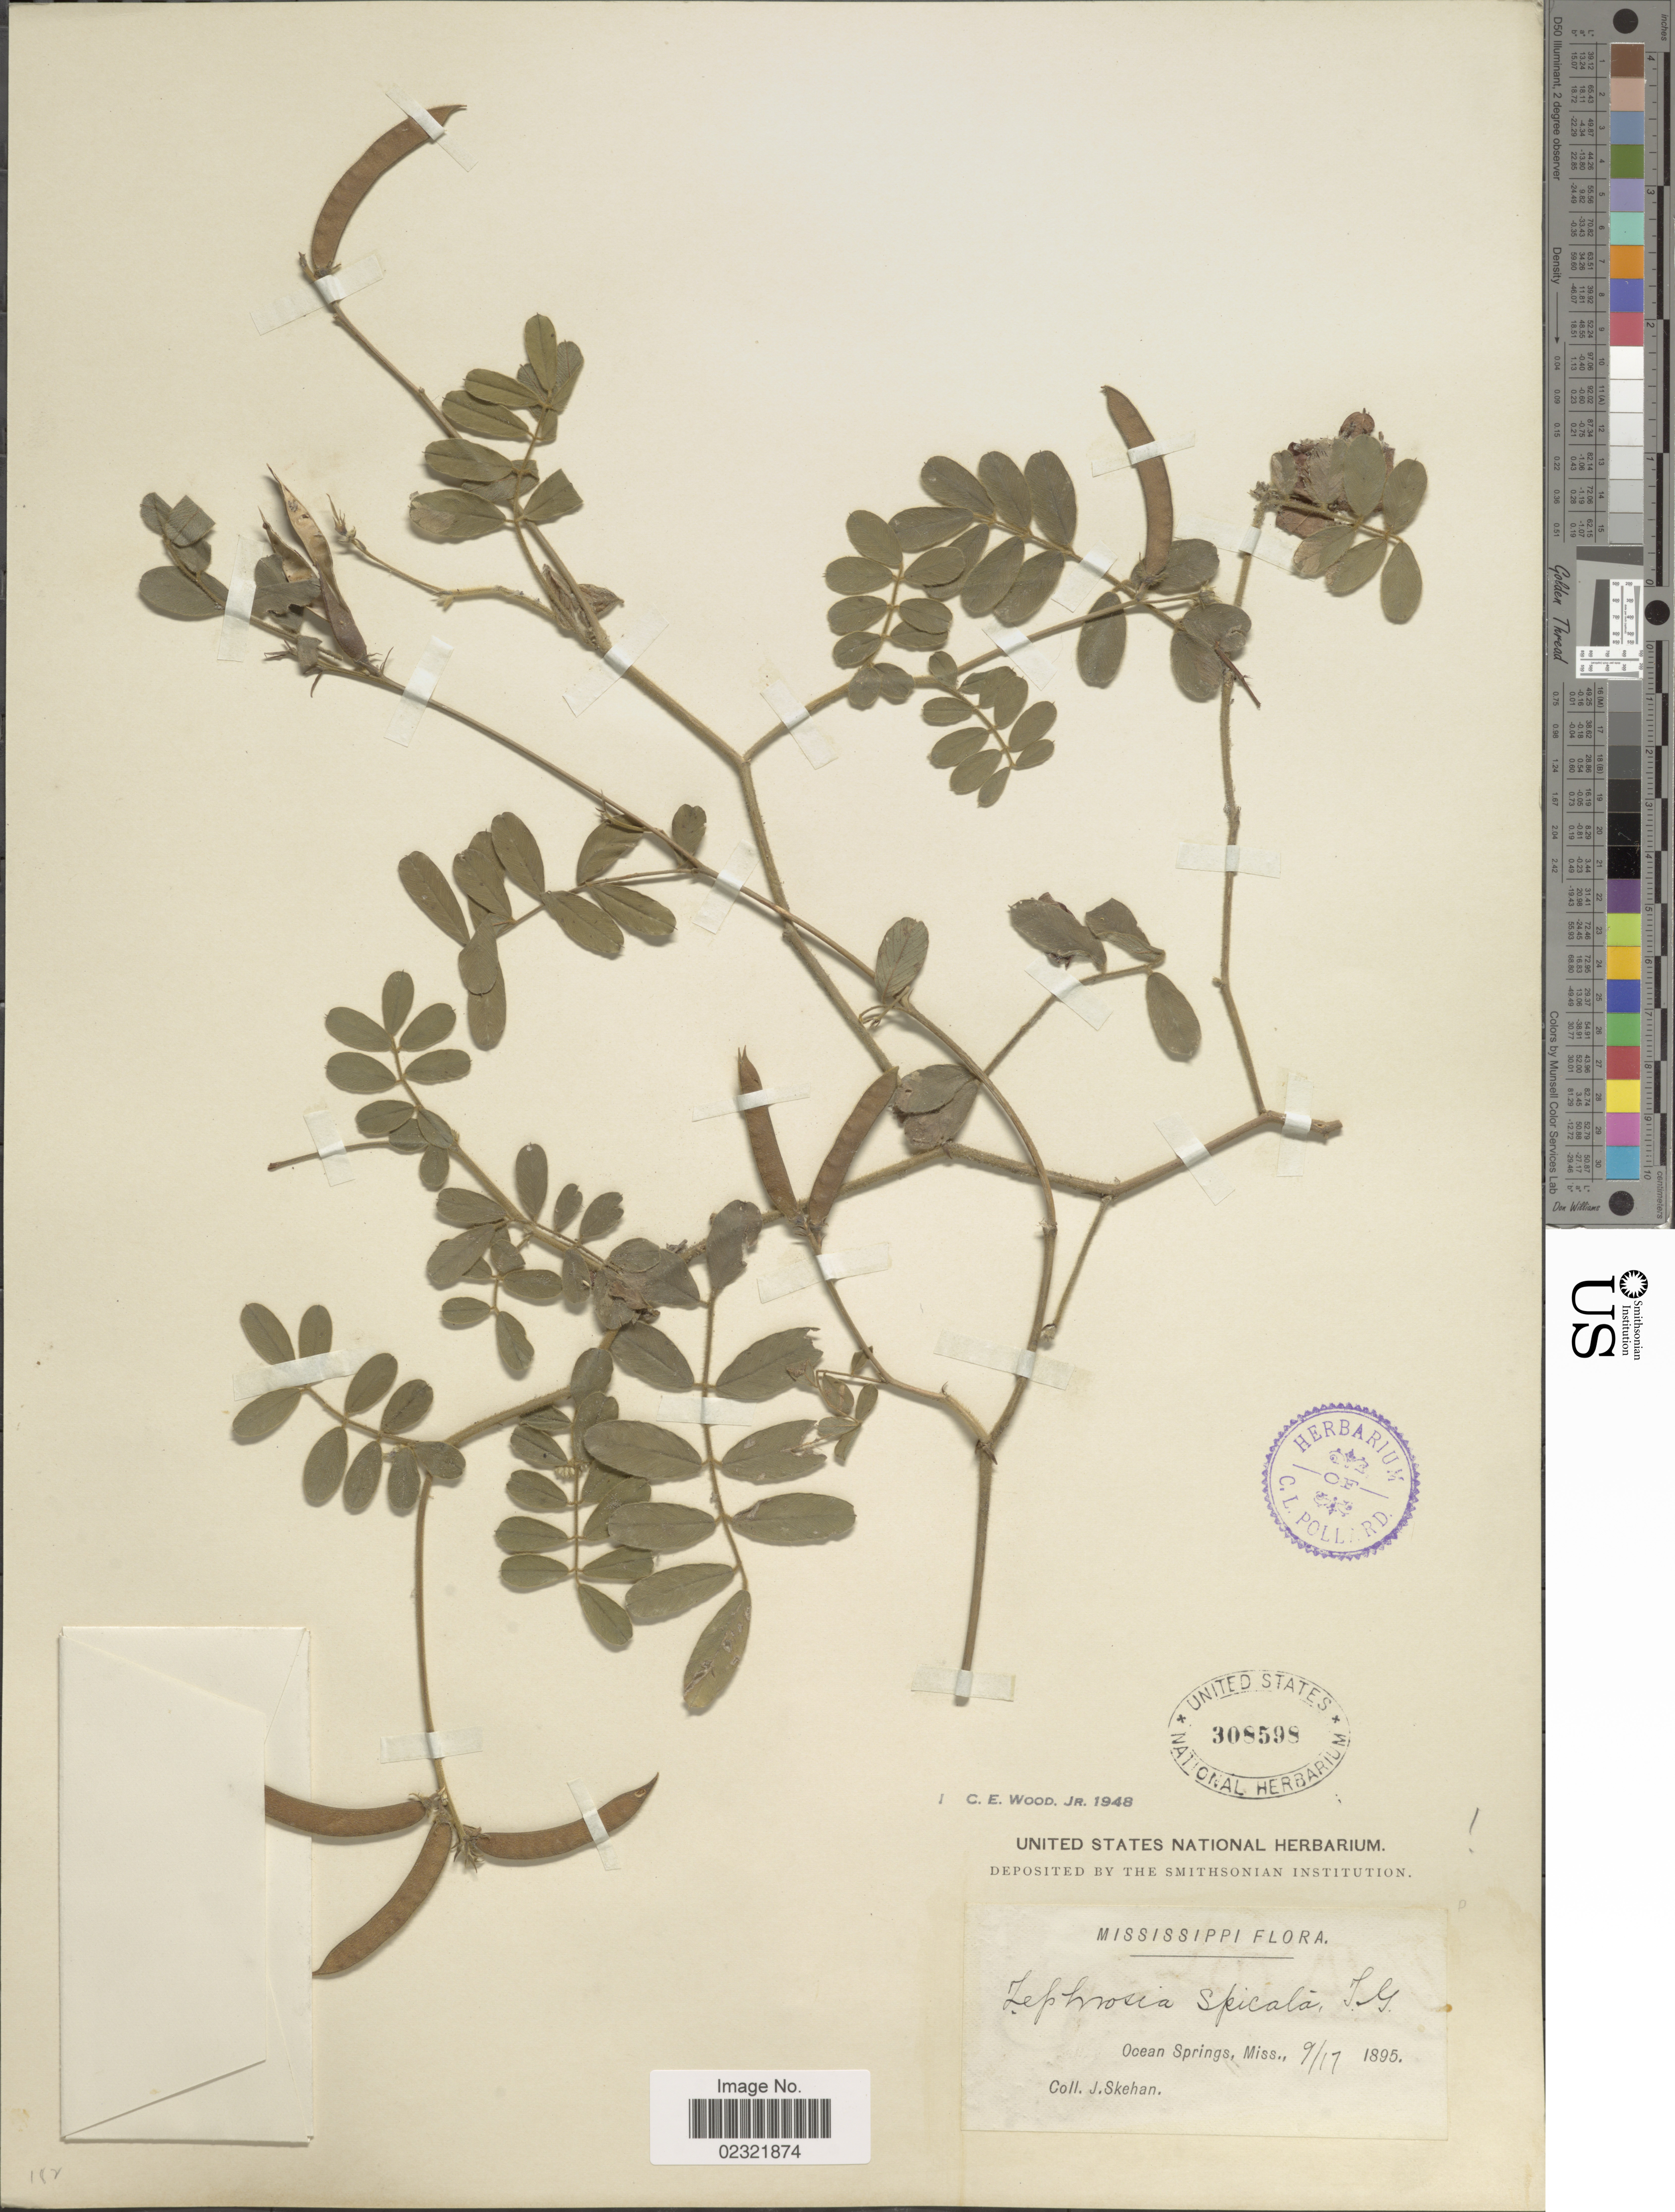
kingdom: Plantae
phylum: Tracheophyta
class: Magnoliopsida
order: Fabales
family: Fabaceae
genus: Tephrosia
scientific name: Tephrosia spicata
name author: (Walter) Torr. & A. Gray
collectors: J. Skehan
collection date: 1895-09-17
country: United States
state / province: Mississippi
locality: Ocean Springs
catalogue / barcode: US 308598